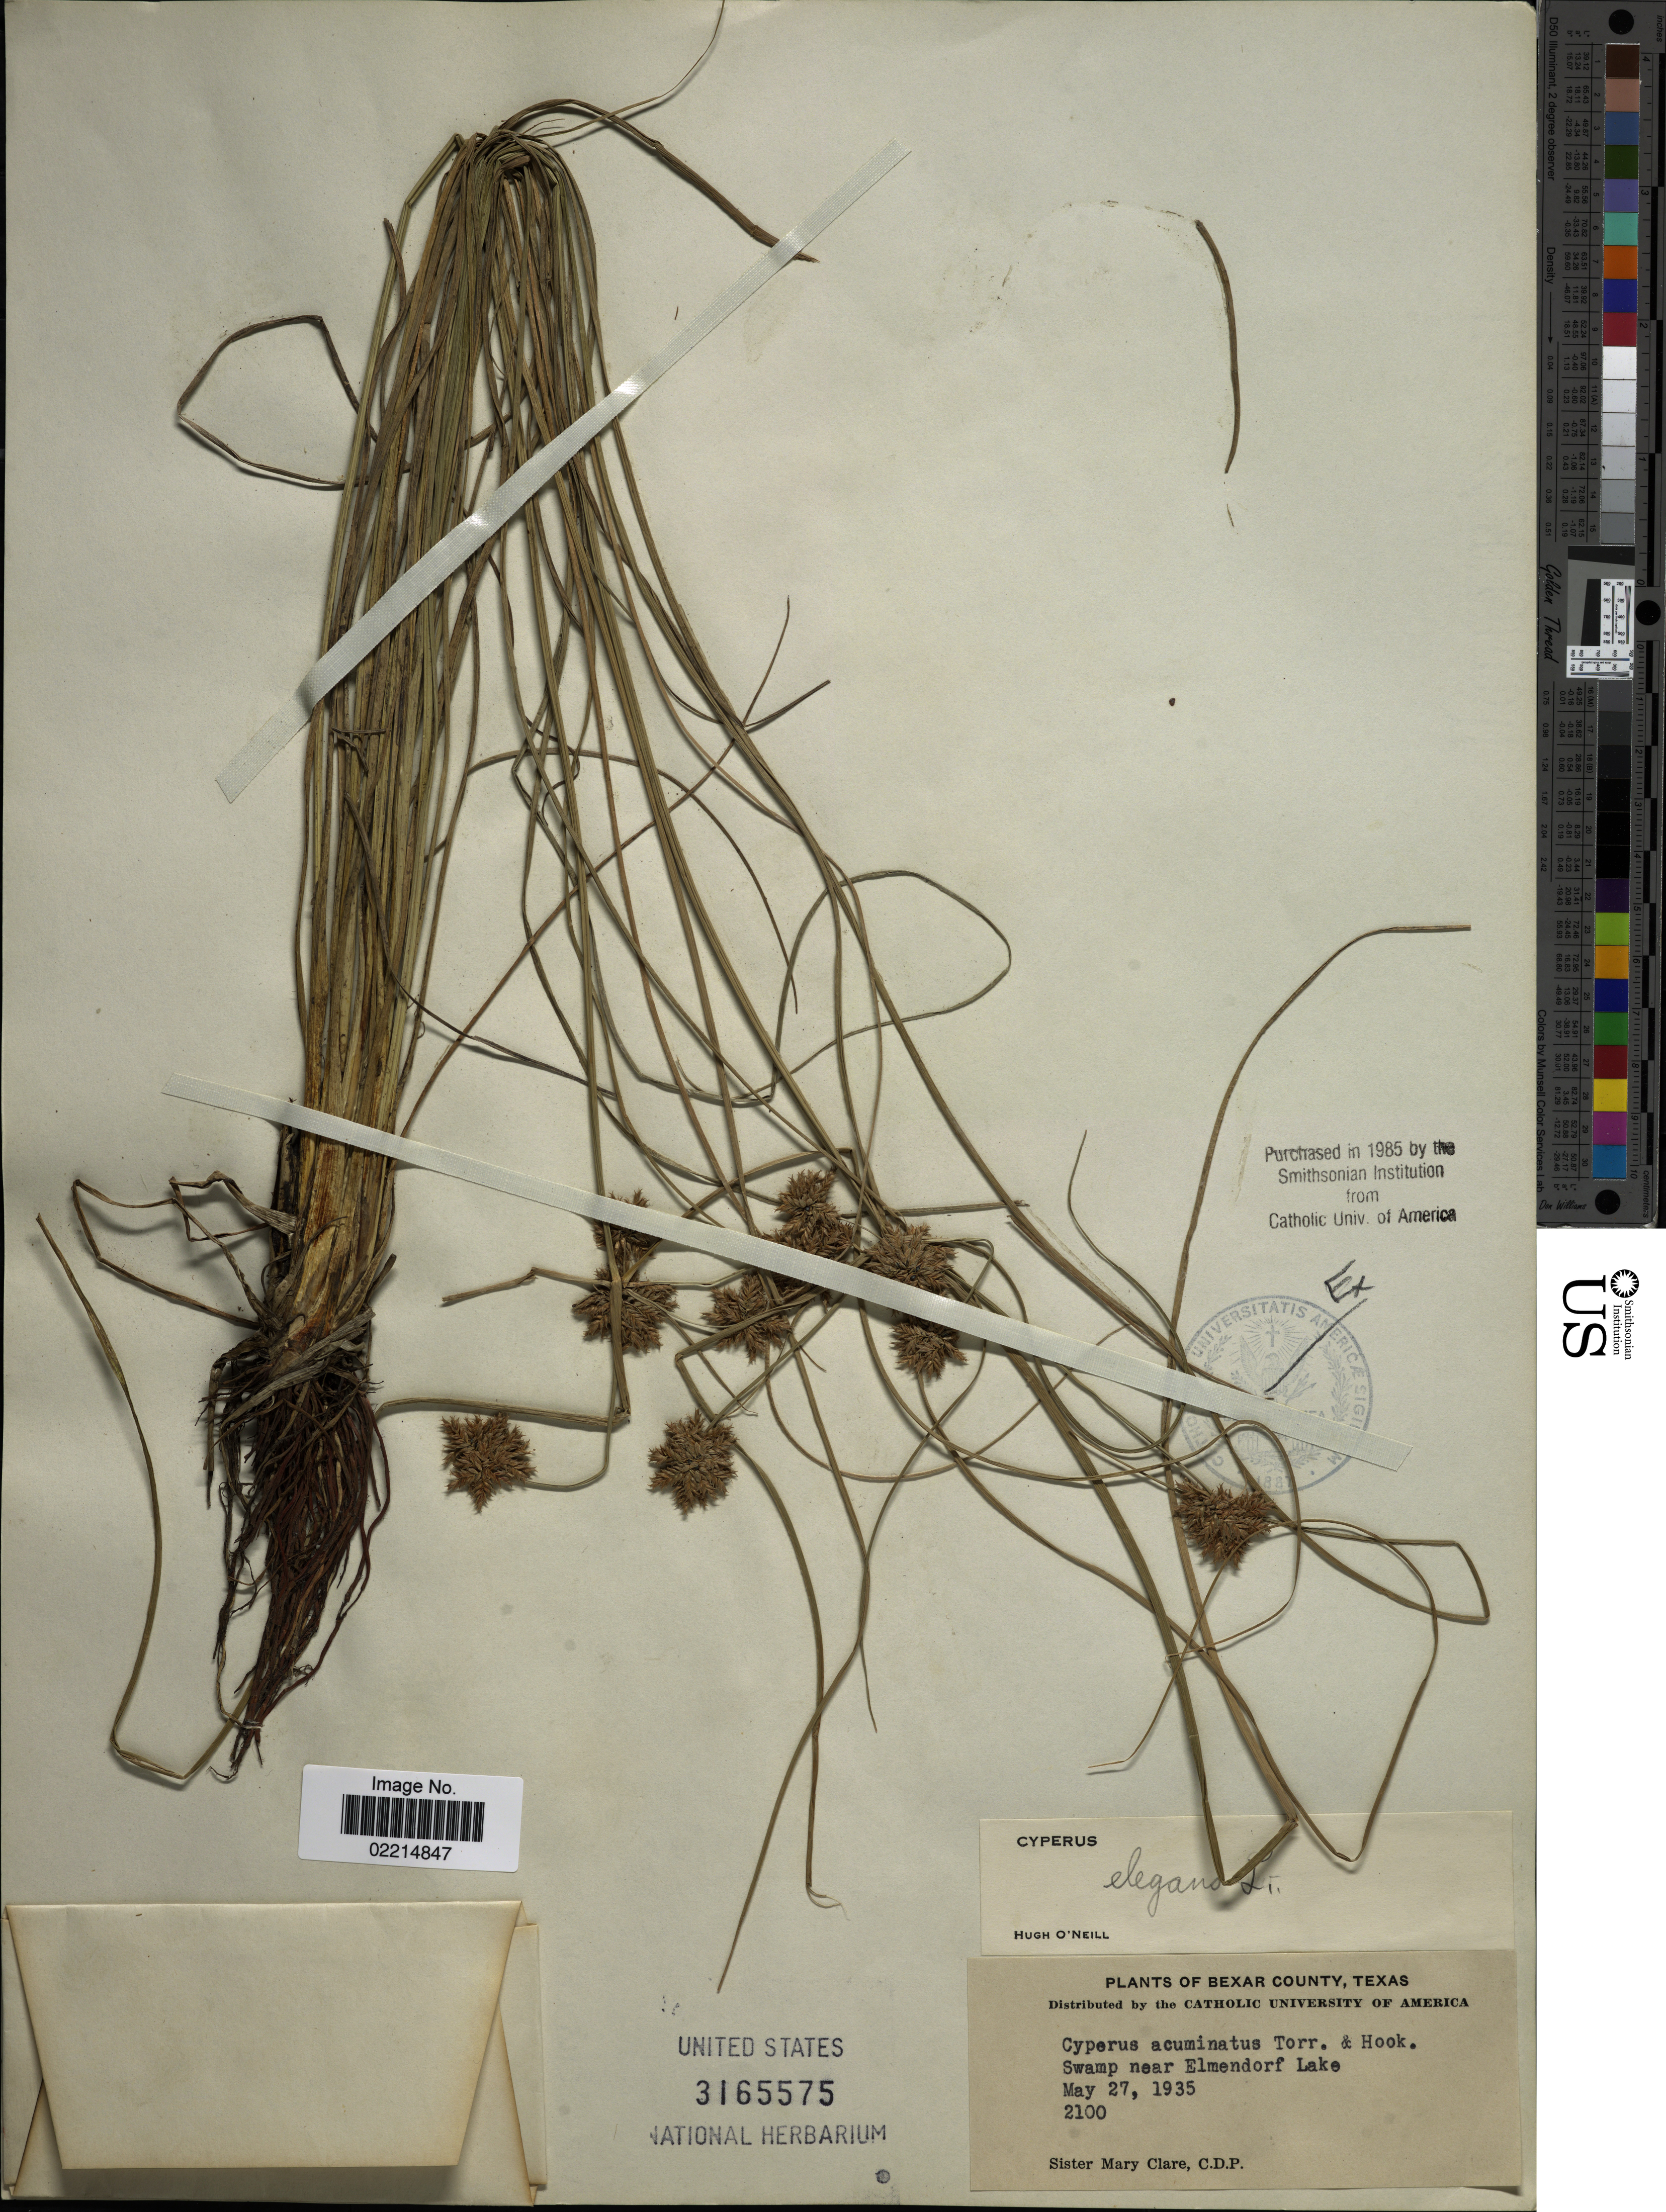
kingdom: Plantae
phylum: Tracheophyta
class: Liliopsida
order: Poales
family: Cyperaceae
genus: Cyperus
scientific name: Cyperus elegans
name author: L.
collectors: M. Clare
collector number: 2100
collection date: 1935-05-27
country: United States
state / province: Texas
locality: Bexar County, Swamp near Elmendorf Lake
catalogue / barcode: US 3165575